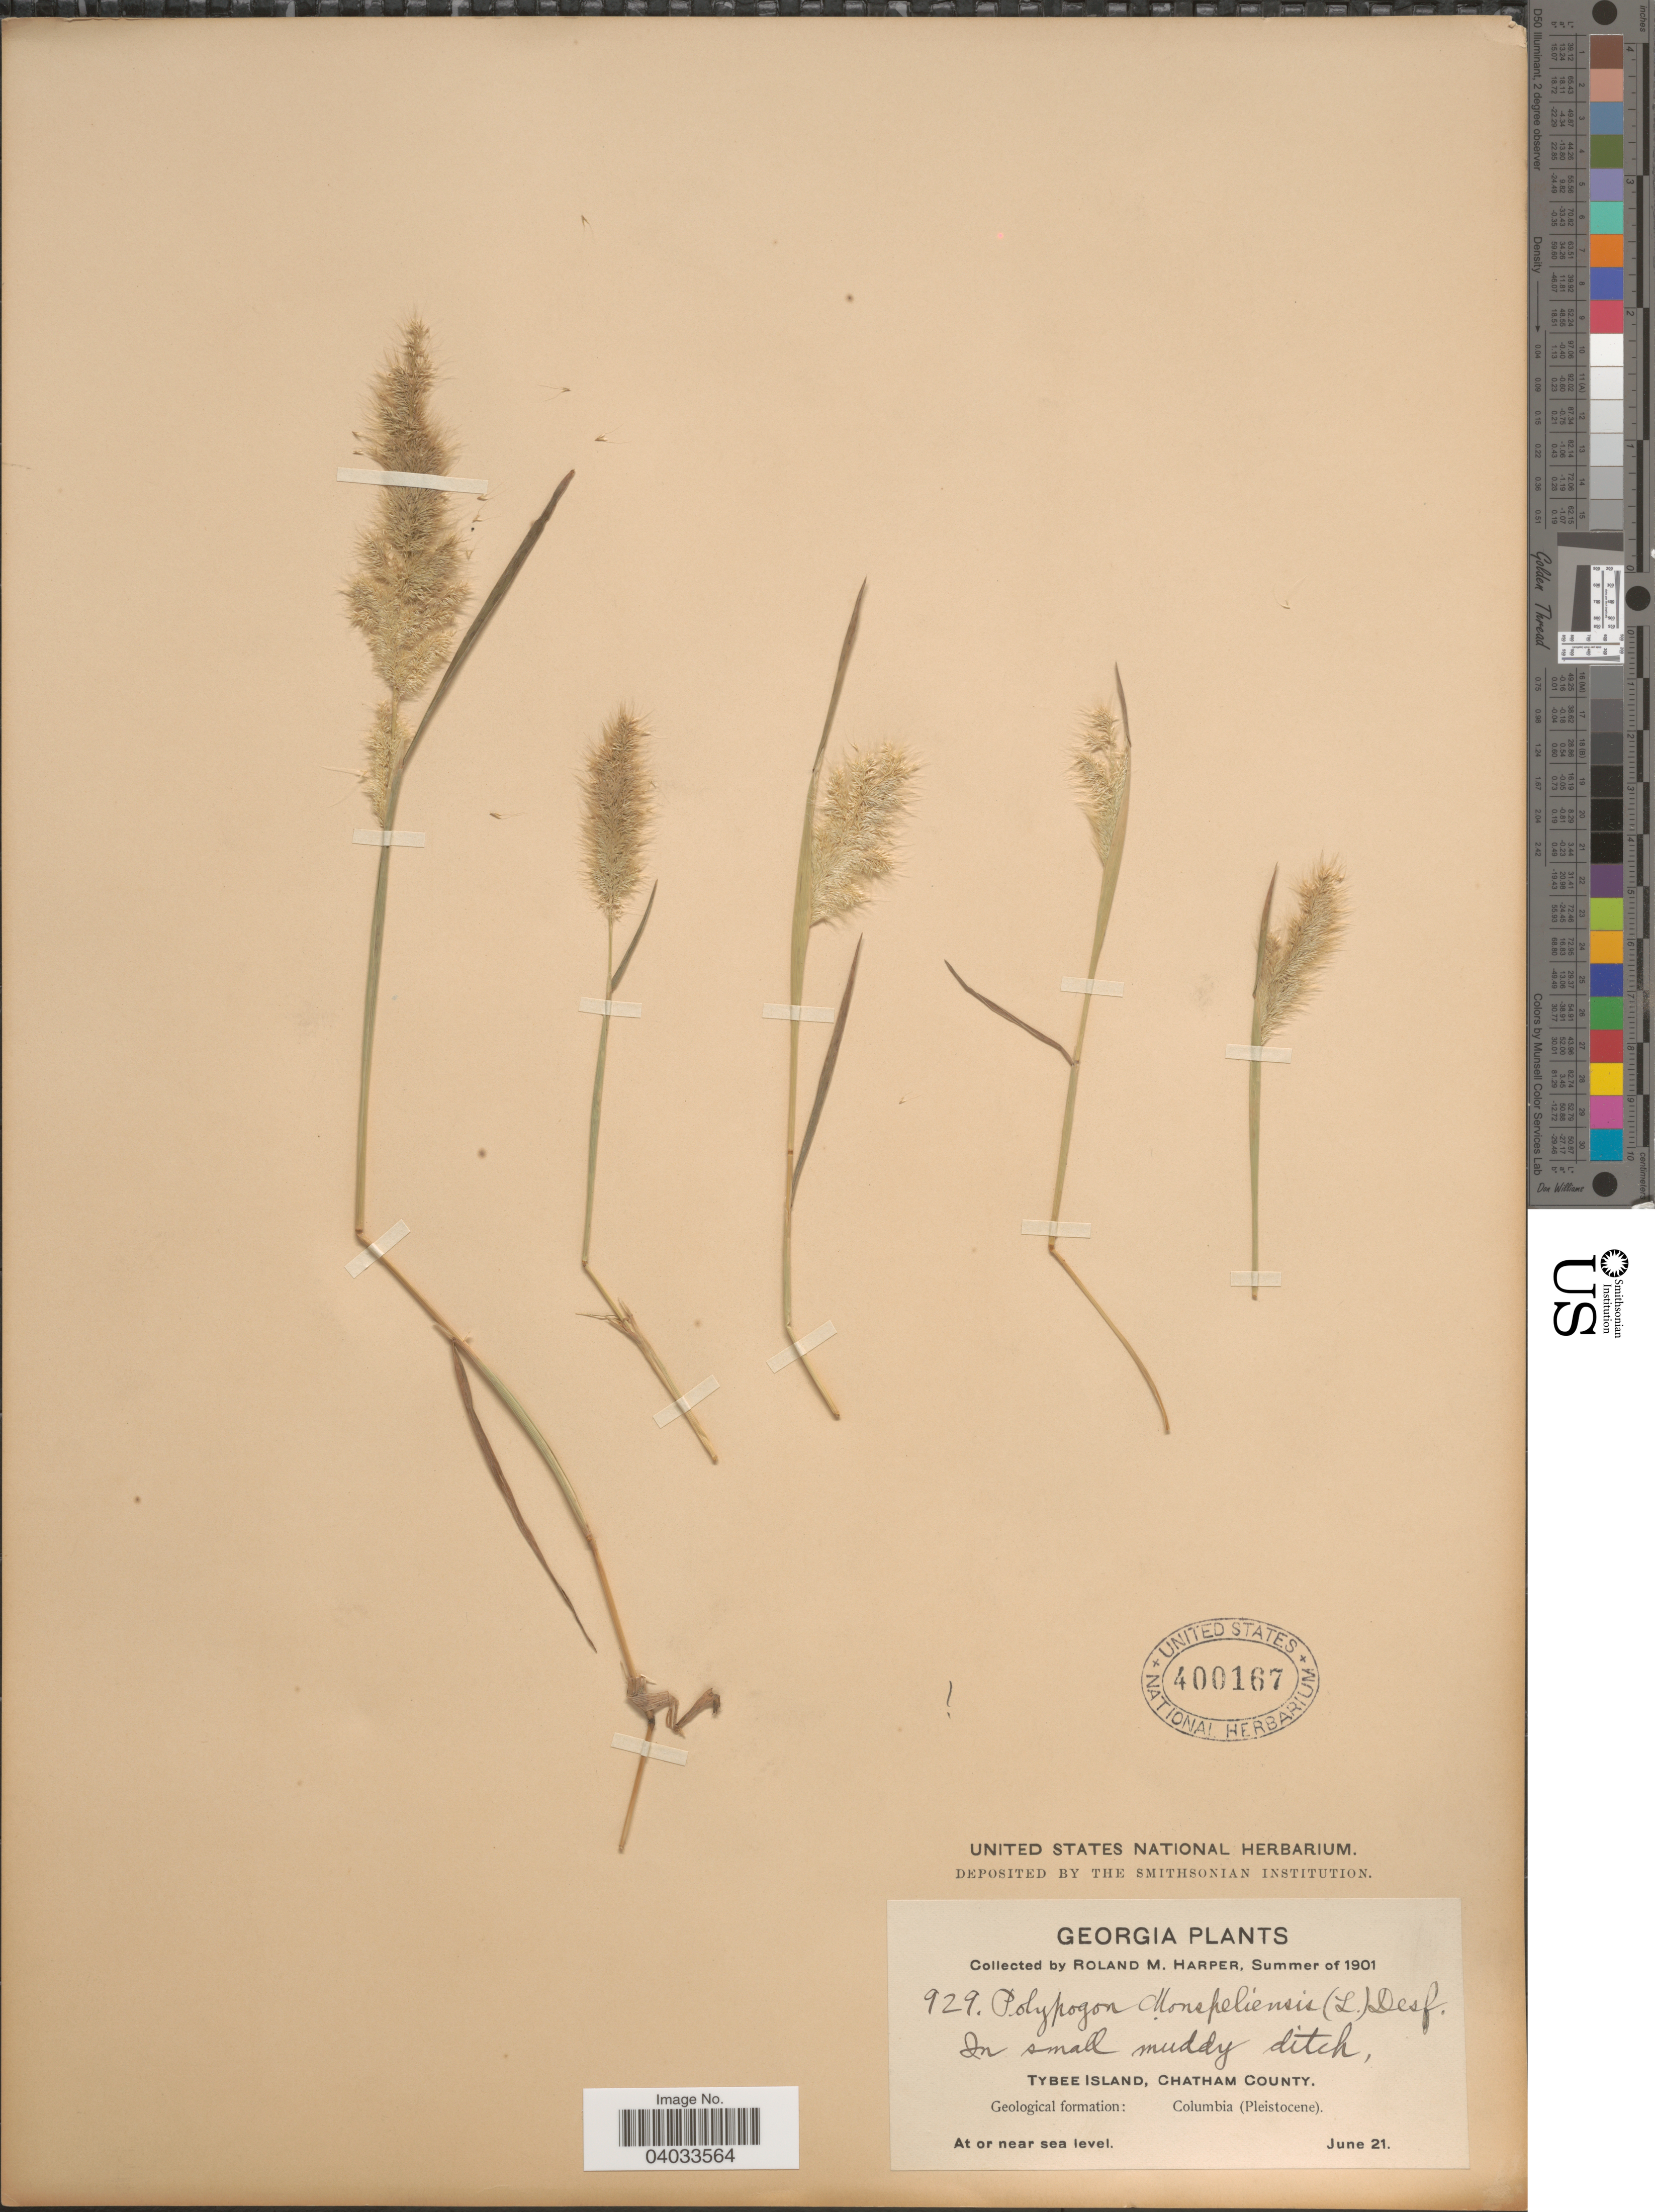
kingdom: Plantae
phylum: Tracheophyta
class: Liliopsida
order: Poales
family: Poaceae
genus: Polypogon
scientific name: Polypogon maritimus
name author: Willd.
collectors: R. M. Harper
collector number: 929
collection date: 1901-06-21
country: United States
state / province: Georgia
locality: In small muddy ditch, Tybee Island, Chatham County. Geological formation: Columbia (Pleistocene).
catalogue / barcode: US 400167